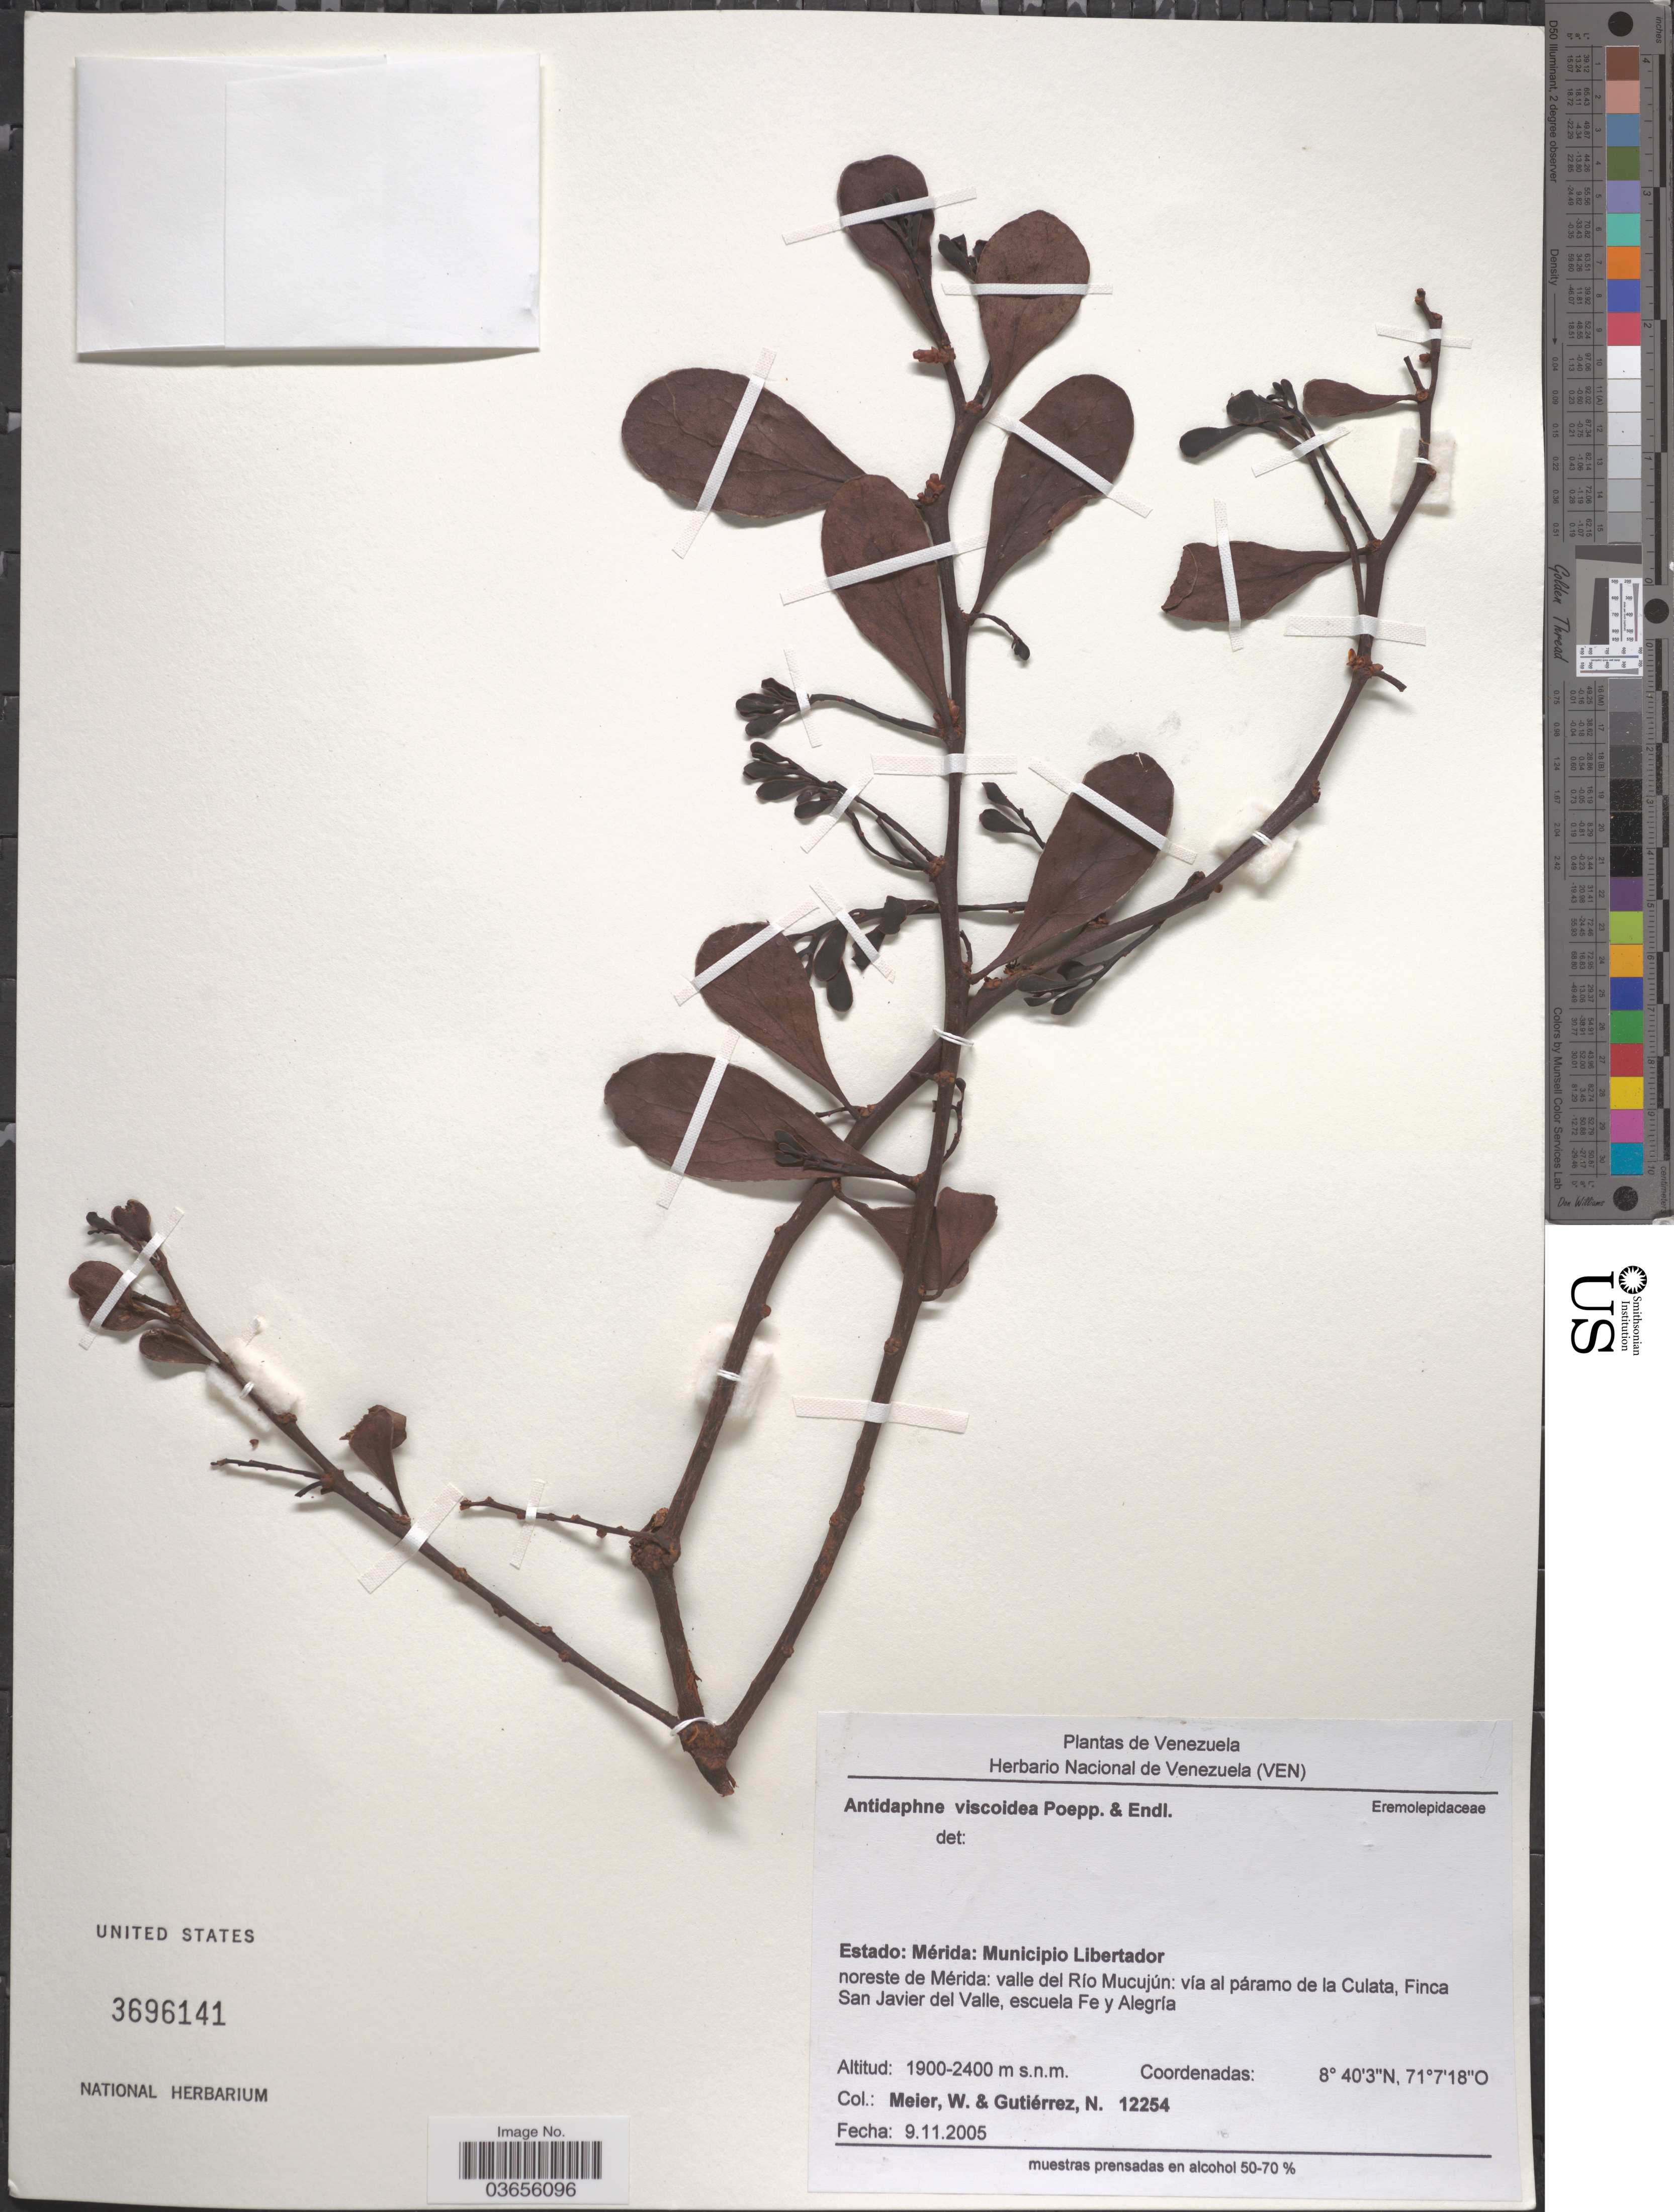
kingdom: Plantae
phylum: Tracheophyta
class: Magnoliopsida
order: Santalales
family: Santalaceae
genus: Antidaphne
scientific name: Antidaphne viscoidea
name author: Poepp. & Endl.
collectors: W. Meier & N. Gutierrez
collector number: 12254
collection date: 2005-11-09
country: Venezuela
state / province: Mérida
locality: Municipio Libertador. Noreste de Mérida: valle del Río Mucujún: vía al páramo de la Culata, Finca San Javier del Valle, escuela Fe y Alegría.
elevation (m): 1900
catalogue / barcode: US 3696141